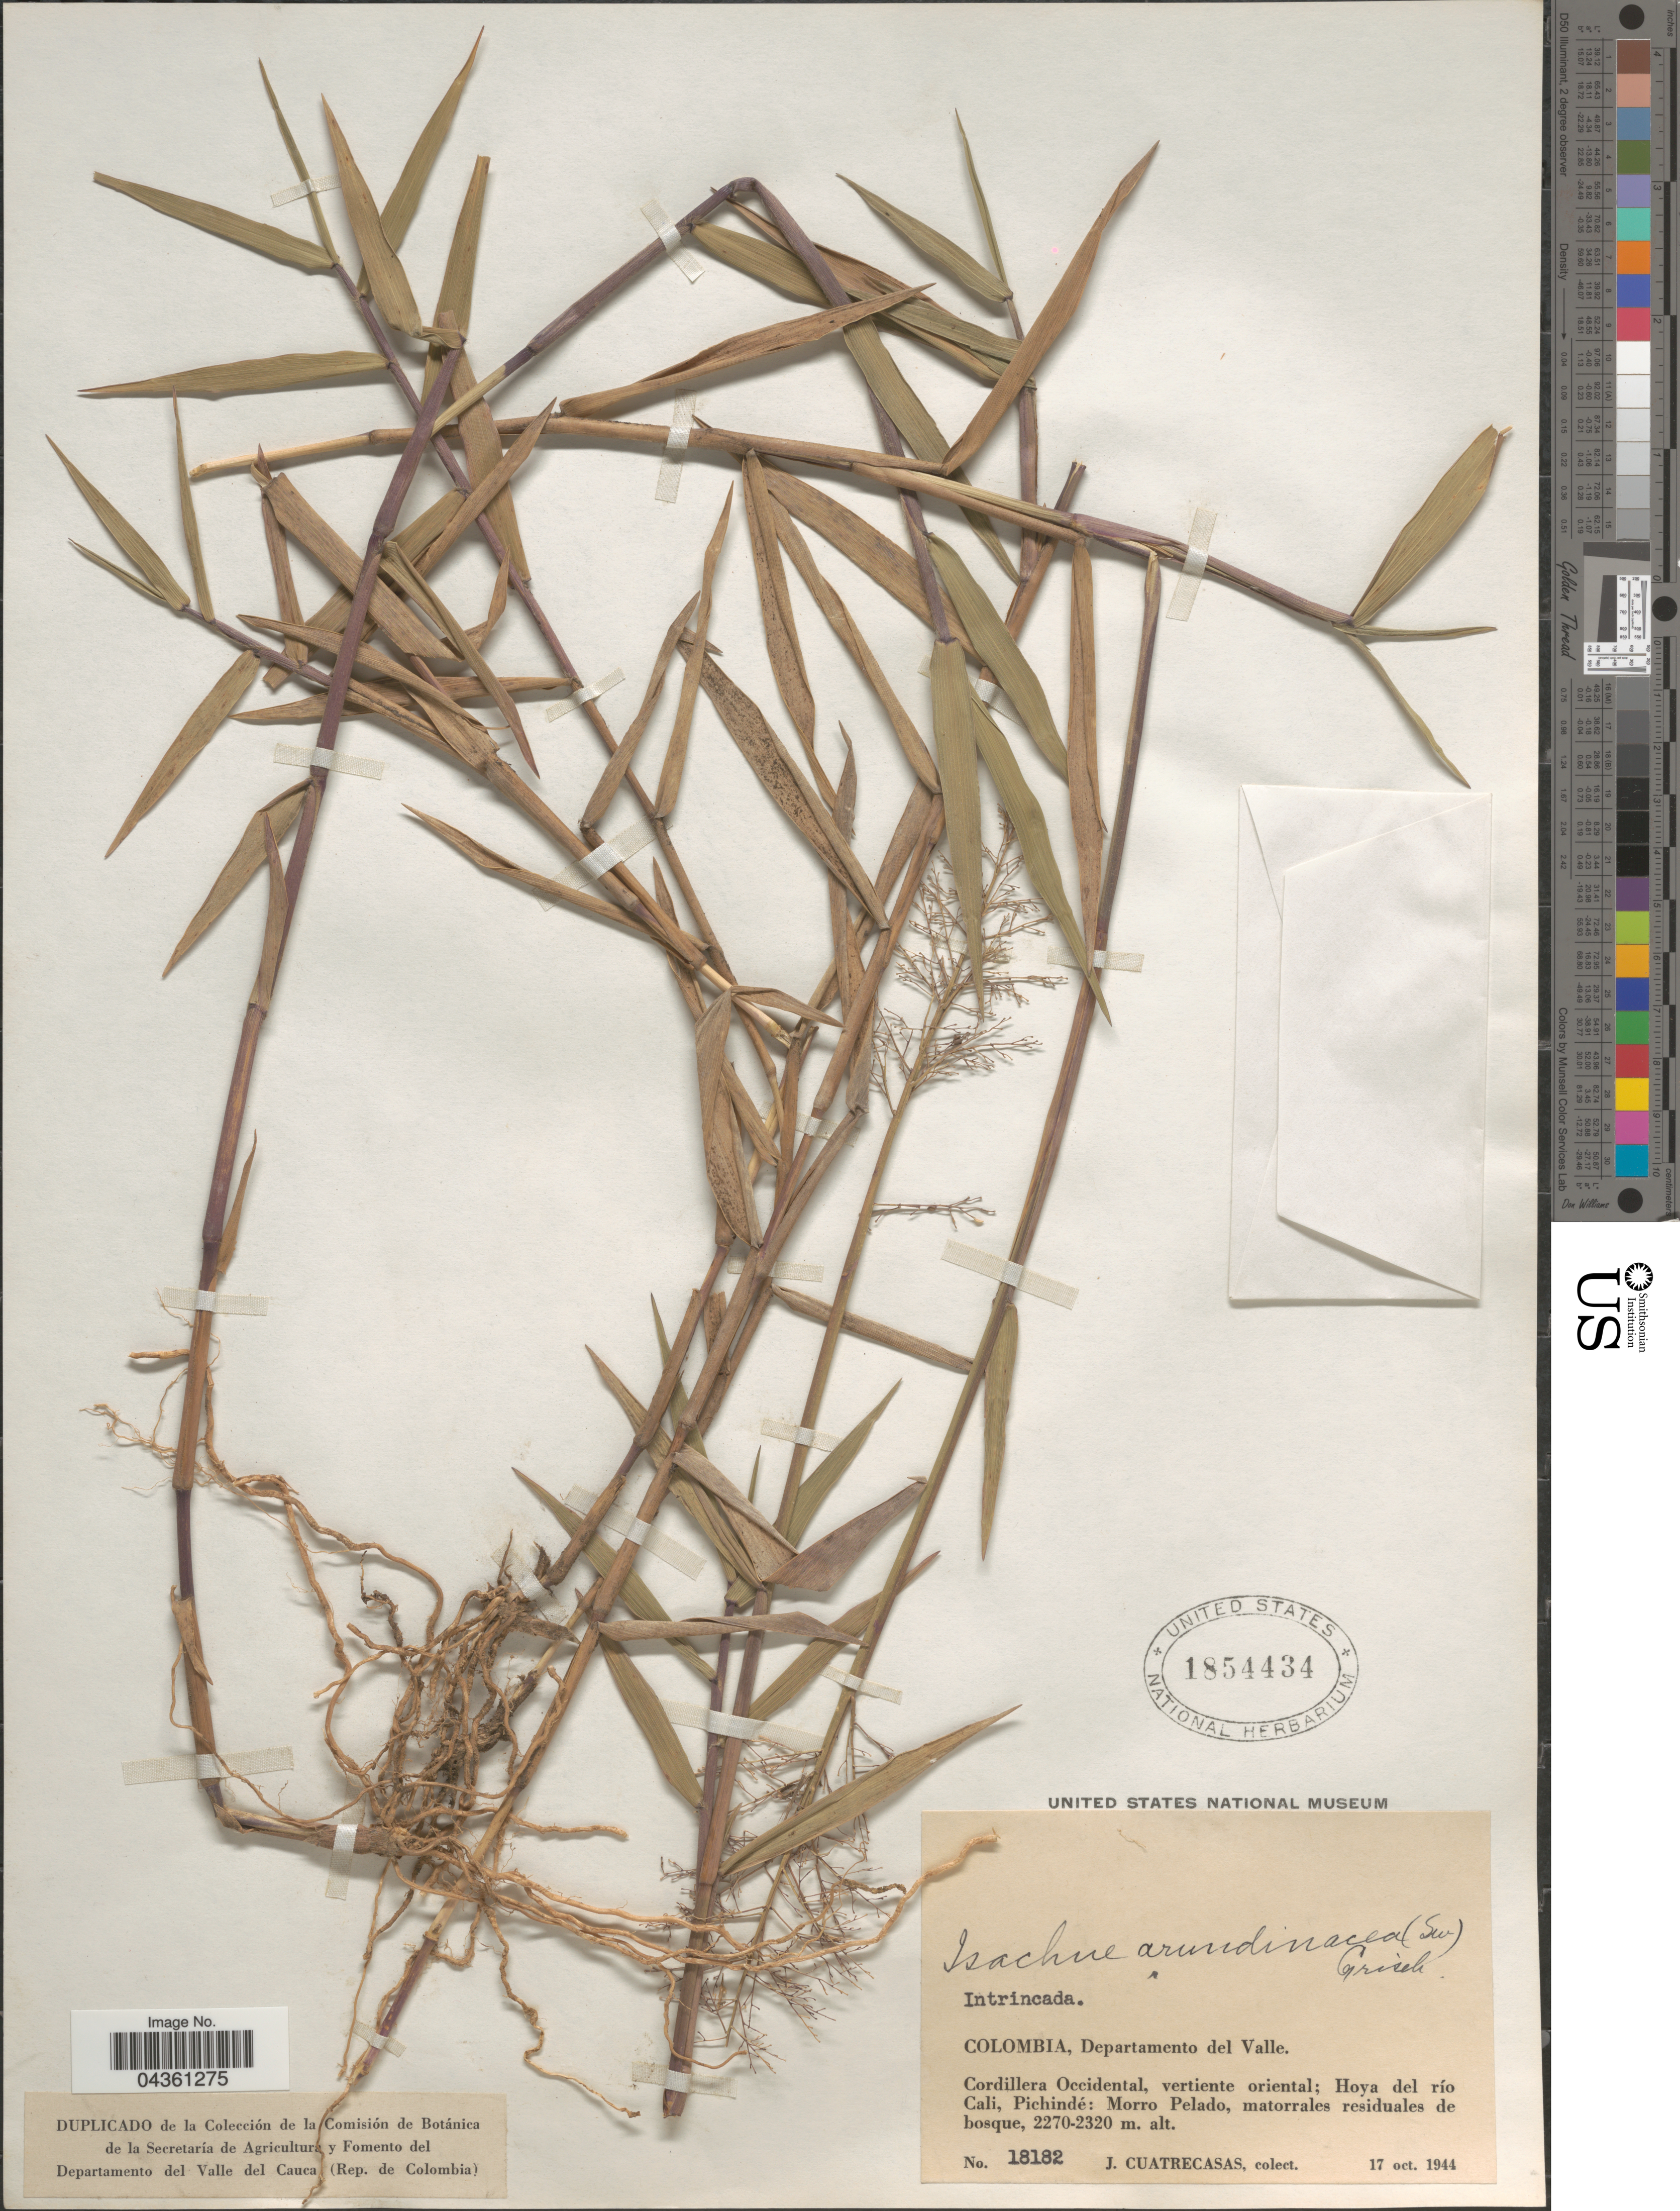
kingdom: Plantae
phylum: Tracheophyta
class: Liliopsida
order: Poales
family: Poaceae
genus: Isachne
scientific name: Isachne ligulata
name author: Swallen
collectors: J. Cuatrecasas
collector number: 18182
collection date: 1944-10-17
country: Colombia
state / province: Valle del Cauca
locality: Departamento del Valle. Cordillera Occidental, vertiente oriental; Hoya del río Cali, Pichindé; Morro Pelado, matorrales residuales de bosque.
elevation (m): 2270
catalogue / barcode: US 1854434